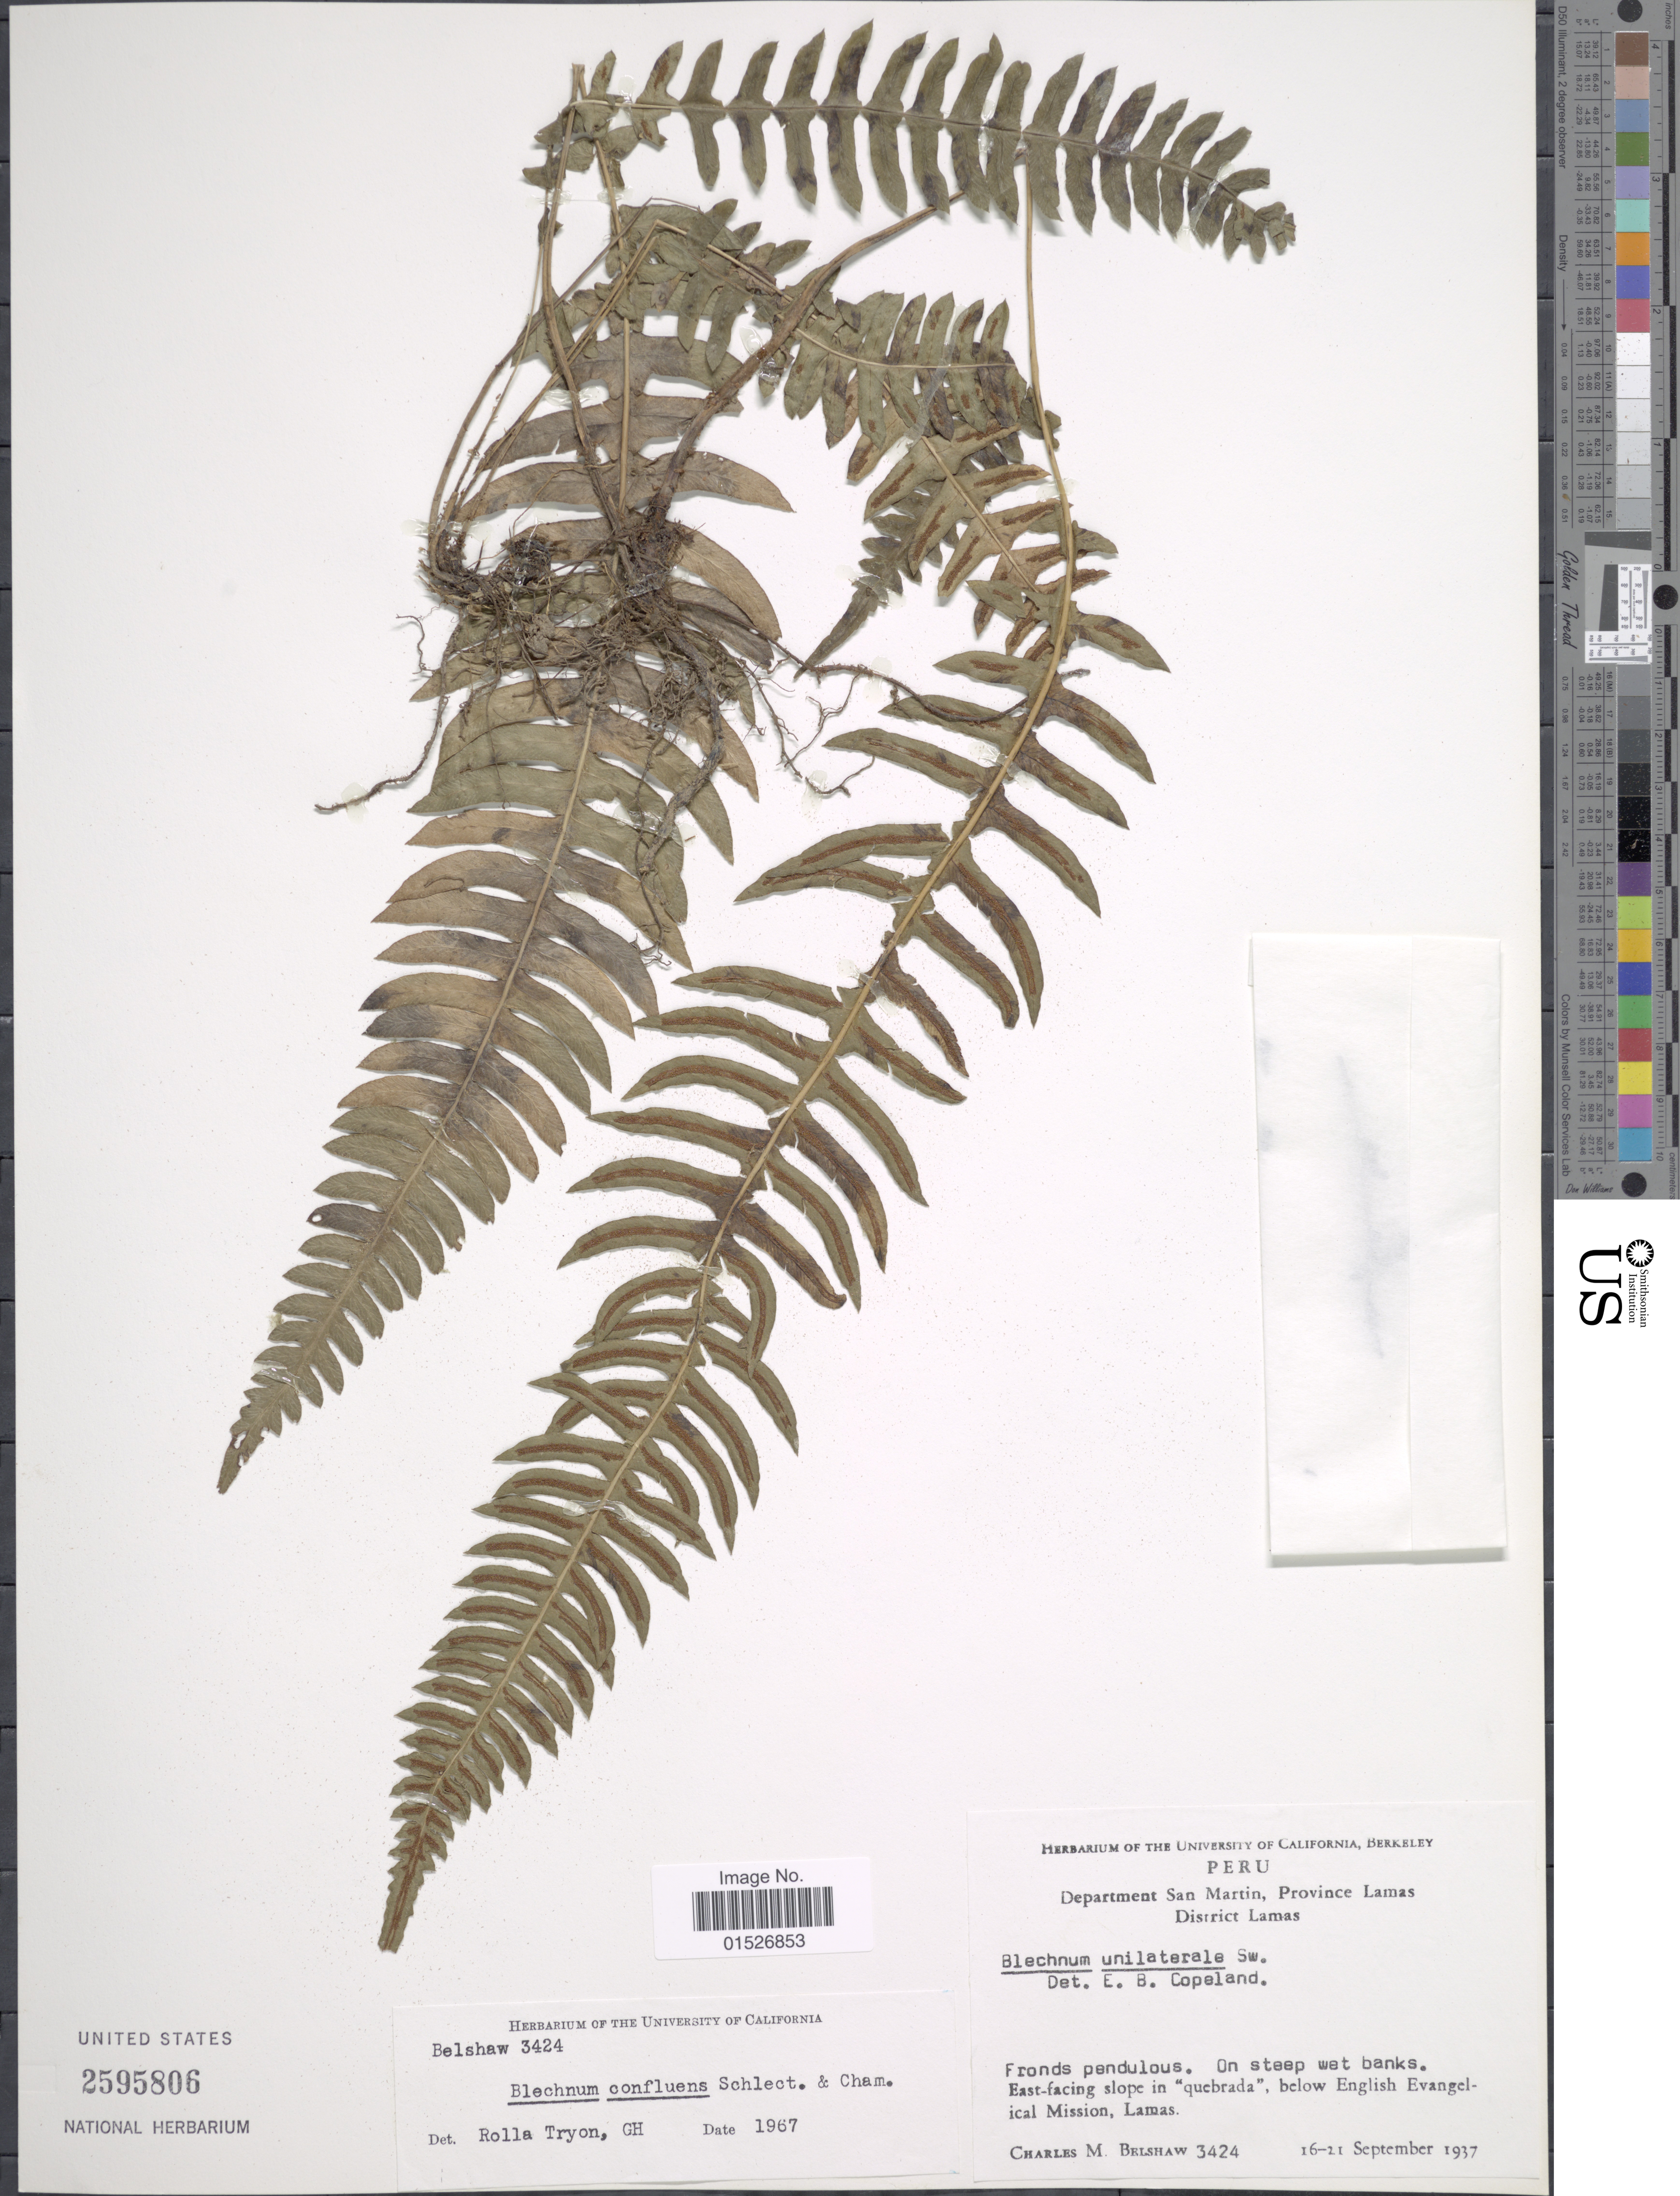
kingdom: Plantae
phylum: Tracheophyta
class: Polypodiopsida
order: Polypodiales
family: Blechnaceae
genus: Blechnum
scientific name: Blechnum polypodioides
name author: Raddi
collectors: C. Shaw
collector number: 3424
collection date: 1937-09-16/1937-09-21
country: Peru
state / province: San Martín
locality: Department San Martin, Province Lamas, District Lamas. East-facing slope in "quiebrada", below English Evangelical Mission, Lamas.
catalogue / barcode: US 2595806